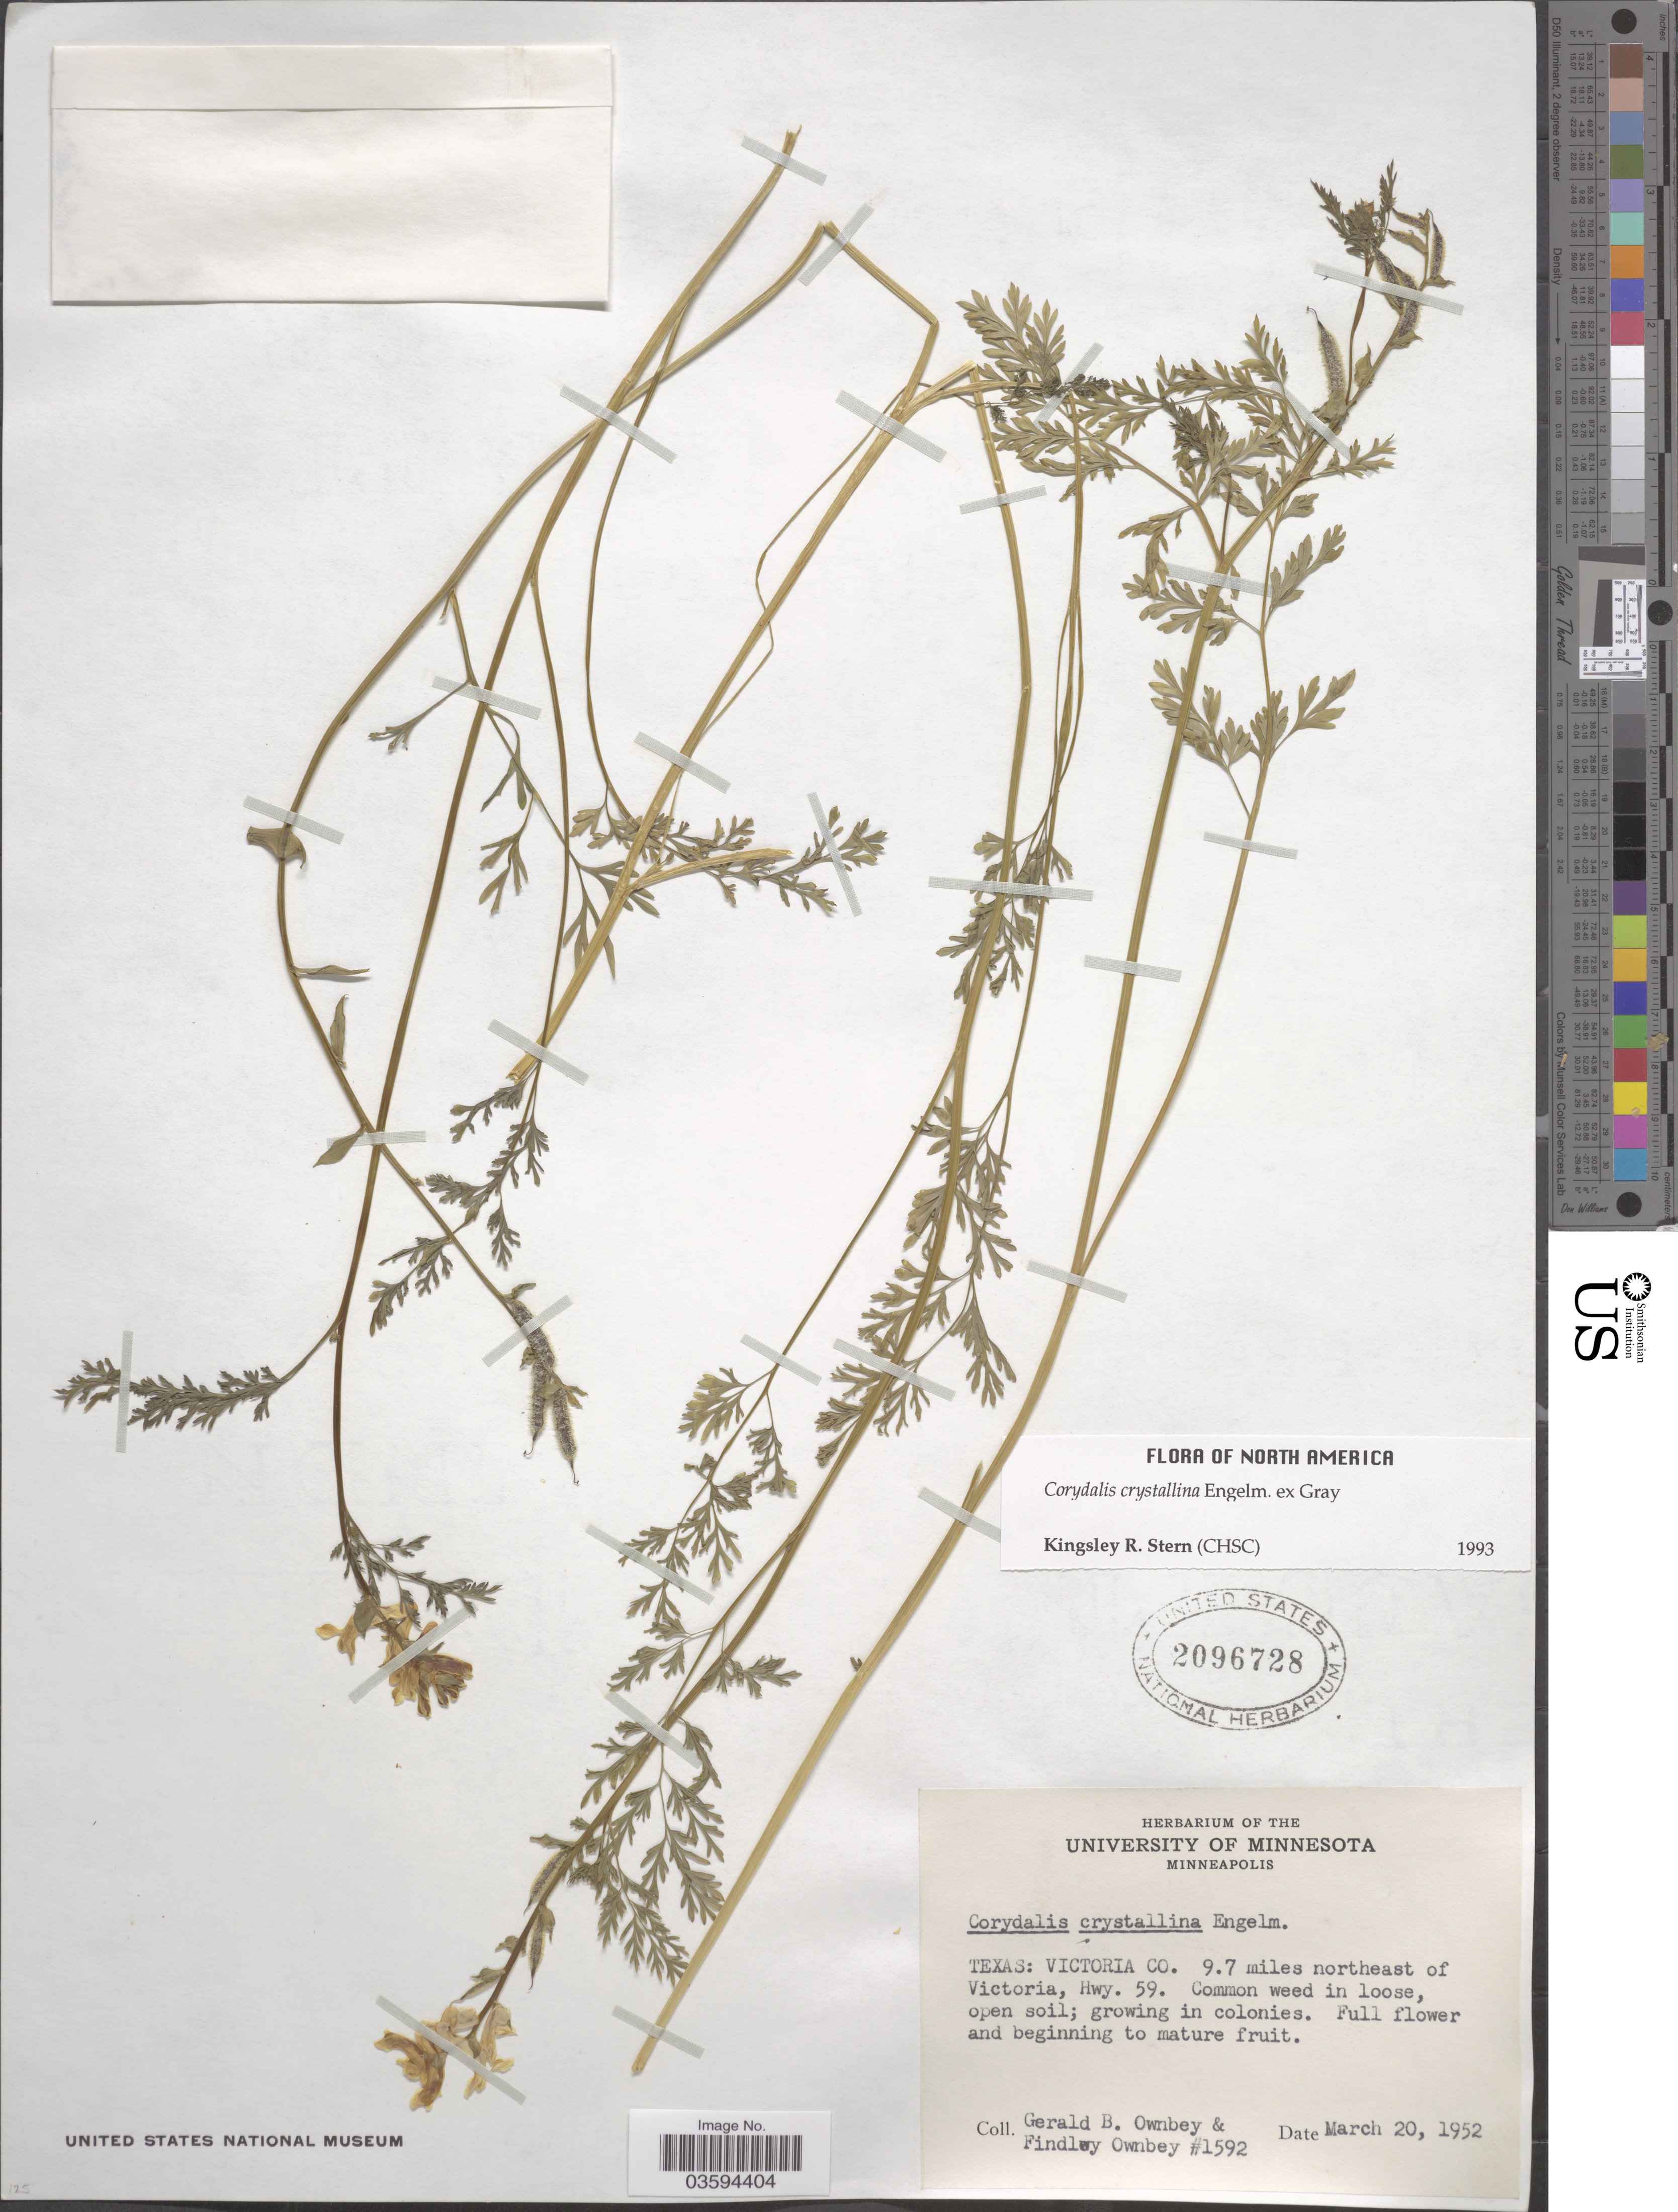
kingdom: Plantae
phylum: Tracheophyta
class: Magnoliopsida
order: Ranunculales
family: Papaveraceae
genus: Corydalis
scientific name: Corydalis crystallina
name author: (Engelm. ex A. Gray) Torr. & A. Gray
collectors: G. B. Ownbey & F. Ownbey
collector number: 1592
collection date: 1952-03-20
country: United States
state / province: Texas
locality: Victoria Co. 9.7 miles northeast of Victoria, Hwy. 59.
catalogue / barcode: US 2096728